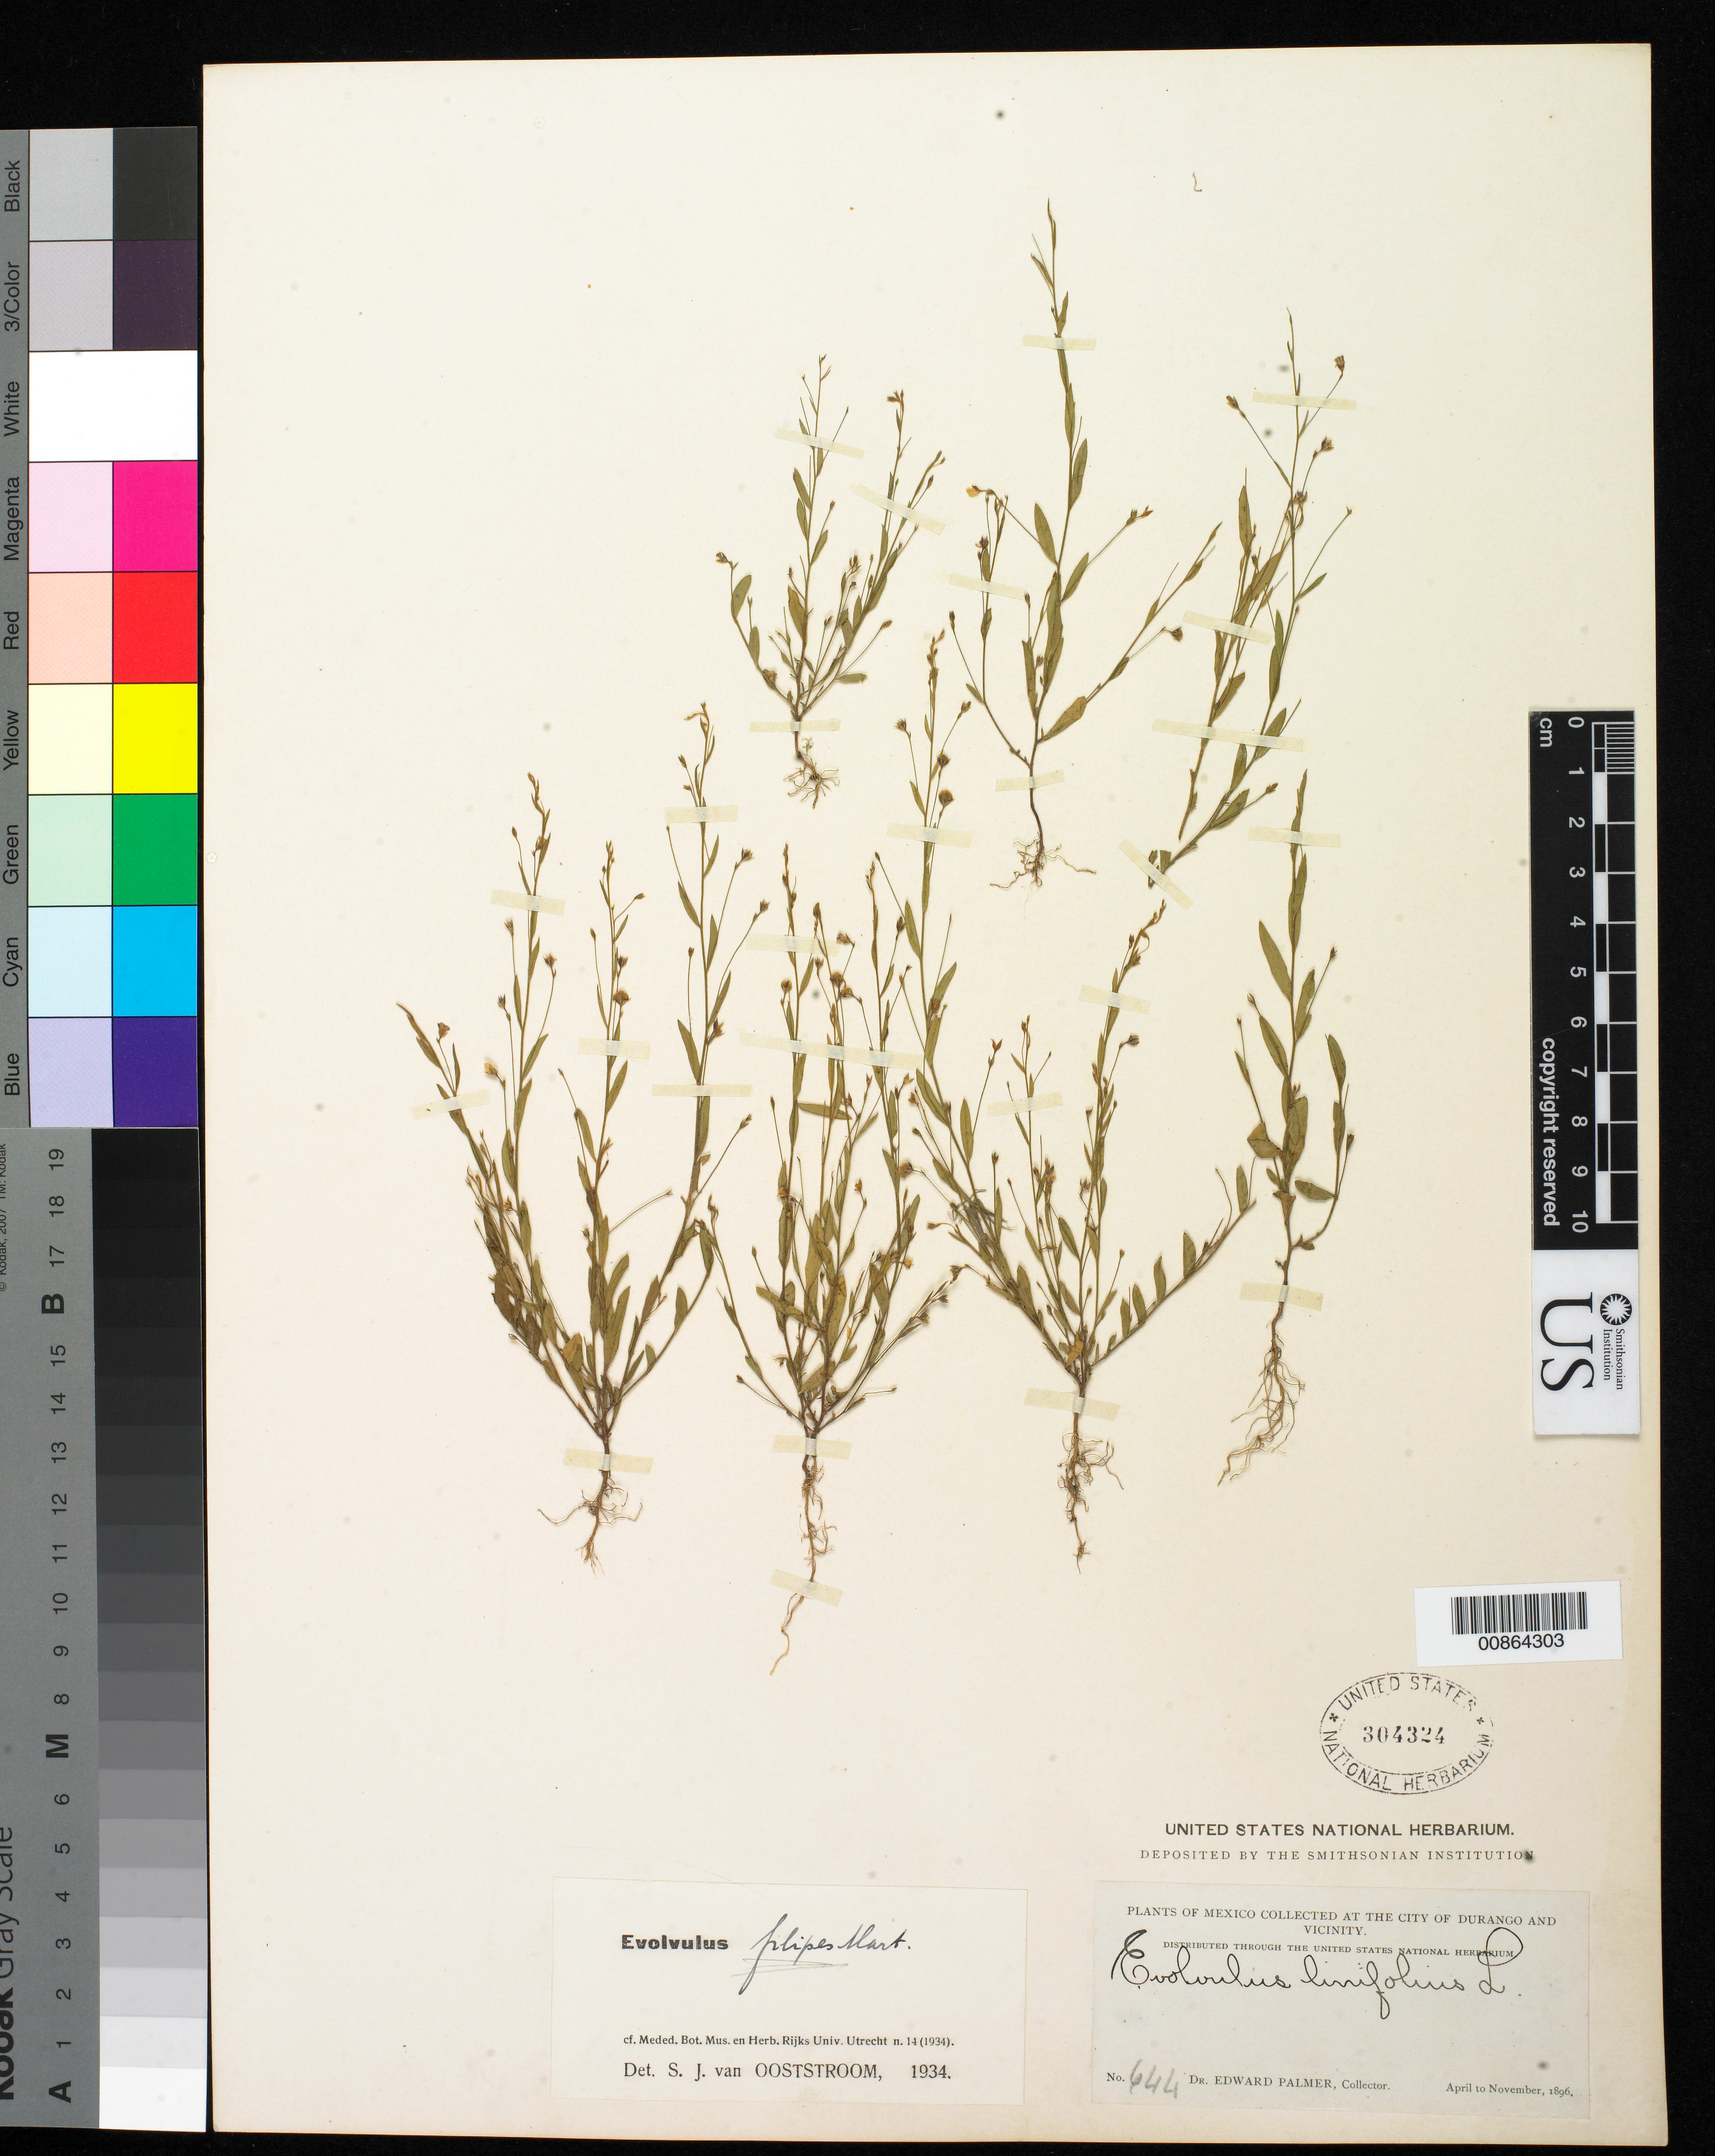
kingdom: Plantae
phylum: Tracheophyta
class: Magnoliopsida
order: Solanales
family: Convolvulaceae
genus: Evolvulus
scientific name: Evolvulus filipes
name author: Mart.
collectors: E. Palmer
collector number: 644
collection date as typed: Apr 1896 to -- Nov 1896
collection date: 1896-04/1896-11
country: Mexico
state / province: Durango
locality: City of Durango and vicinity.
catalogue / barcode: US 304324